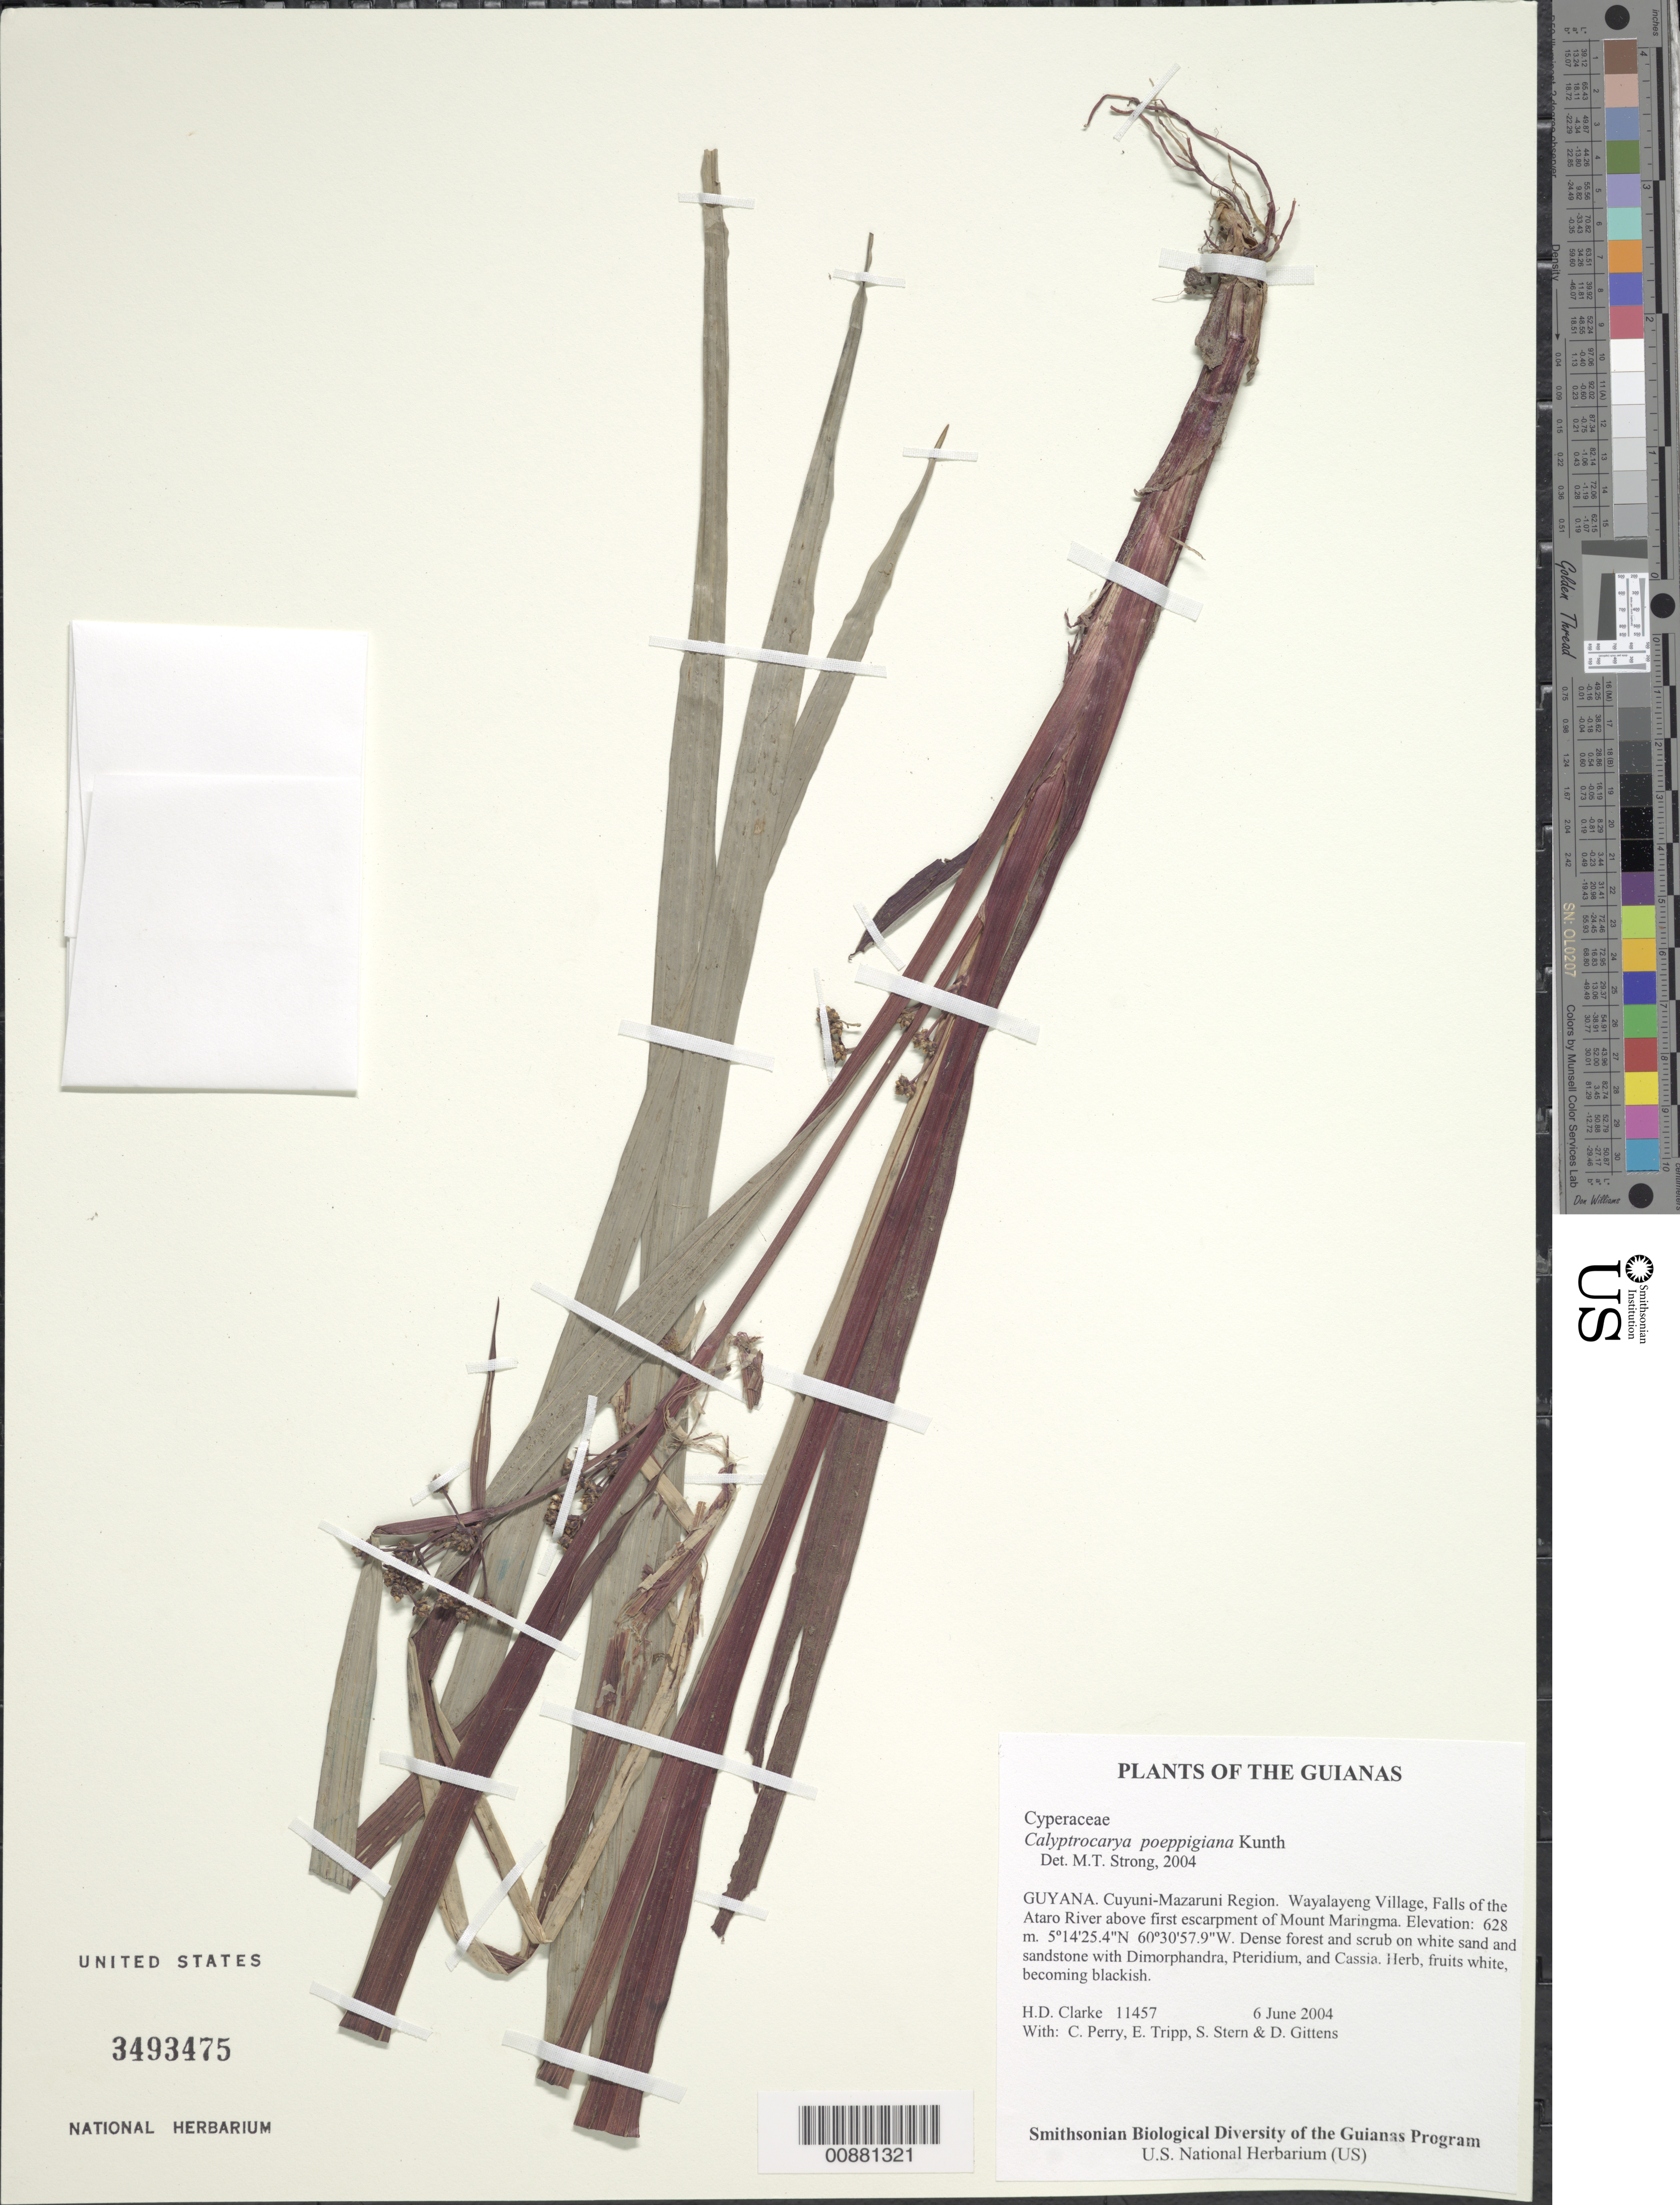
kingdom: Plantae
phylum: Tracheophyta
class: Liliopsida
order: Poales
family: Cyperaceae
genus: Calyptrocarya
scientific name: Calyptrocarya poeppigiana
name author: Kunth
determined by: Strong, M. T., (US), Smithsonian Institution - National Museum of Natural History (UNITED STATES)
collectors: H. D. Clarke, C. Perry, E. Tripp, S. R. Stern & D. Gittens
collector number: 11457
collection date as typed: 6 June 2004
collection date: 2004-06-06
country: Guyana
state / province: Cuyuni-Mazaruni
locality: Wayalayeng Village, Falls of the Ataro River above first escarpment of Mount Maringma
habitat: Dense forest and scrub on white sand and sandstone with Dimorphandra, Pteridium, and Cassia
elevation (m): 628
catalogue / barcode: US 3493475